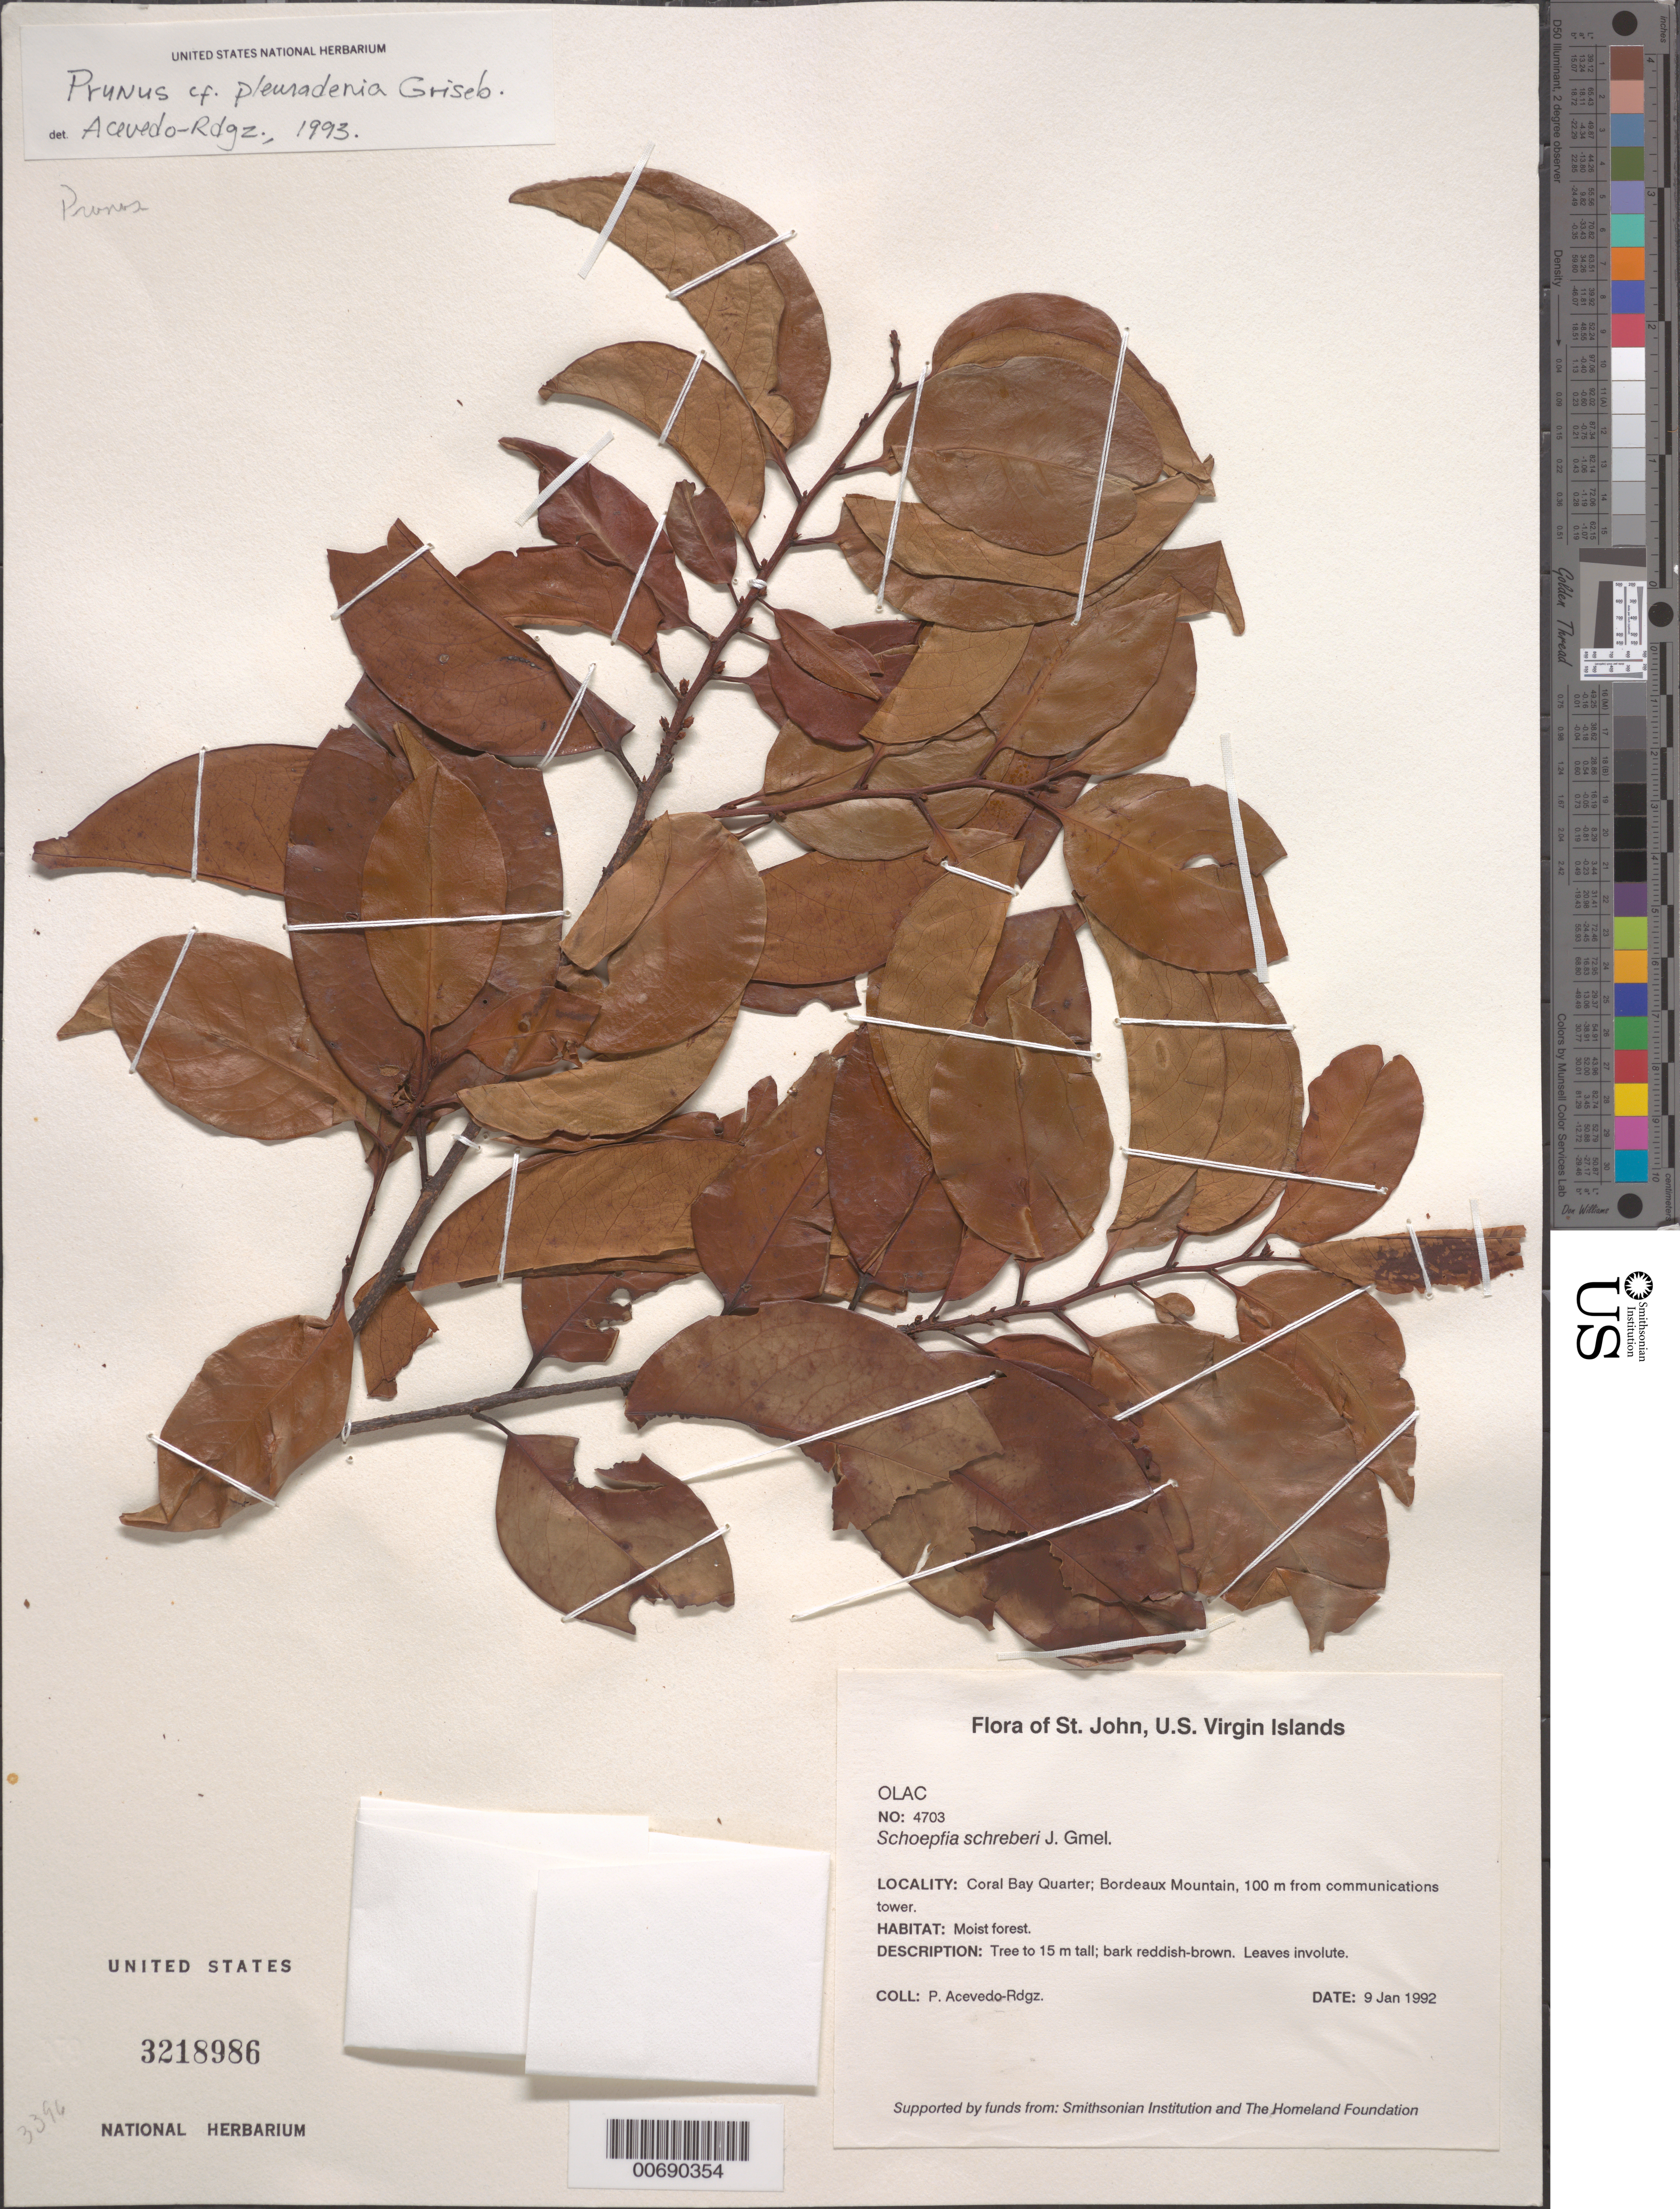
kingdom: Plantae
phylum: Tracheophyta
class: Magnoliopsida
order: Rosales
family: Rosaceae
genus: Prunus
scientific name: Prunus pleuradenia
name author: Griseb.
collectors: P. Acevedo-Rodr.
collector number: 4703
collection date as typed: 09 Jan 1992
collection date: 1992-01-09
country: U.S. Virgin Islands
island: St. John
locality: Coral Bay Quarter; Bordeaux Mountain, 100 m from communications tower.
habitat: Moist forest.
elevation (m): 300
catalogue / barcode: US 3218986